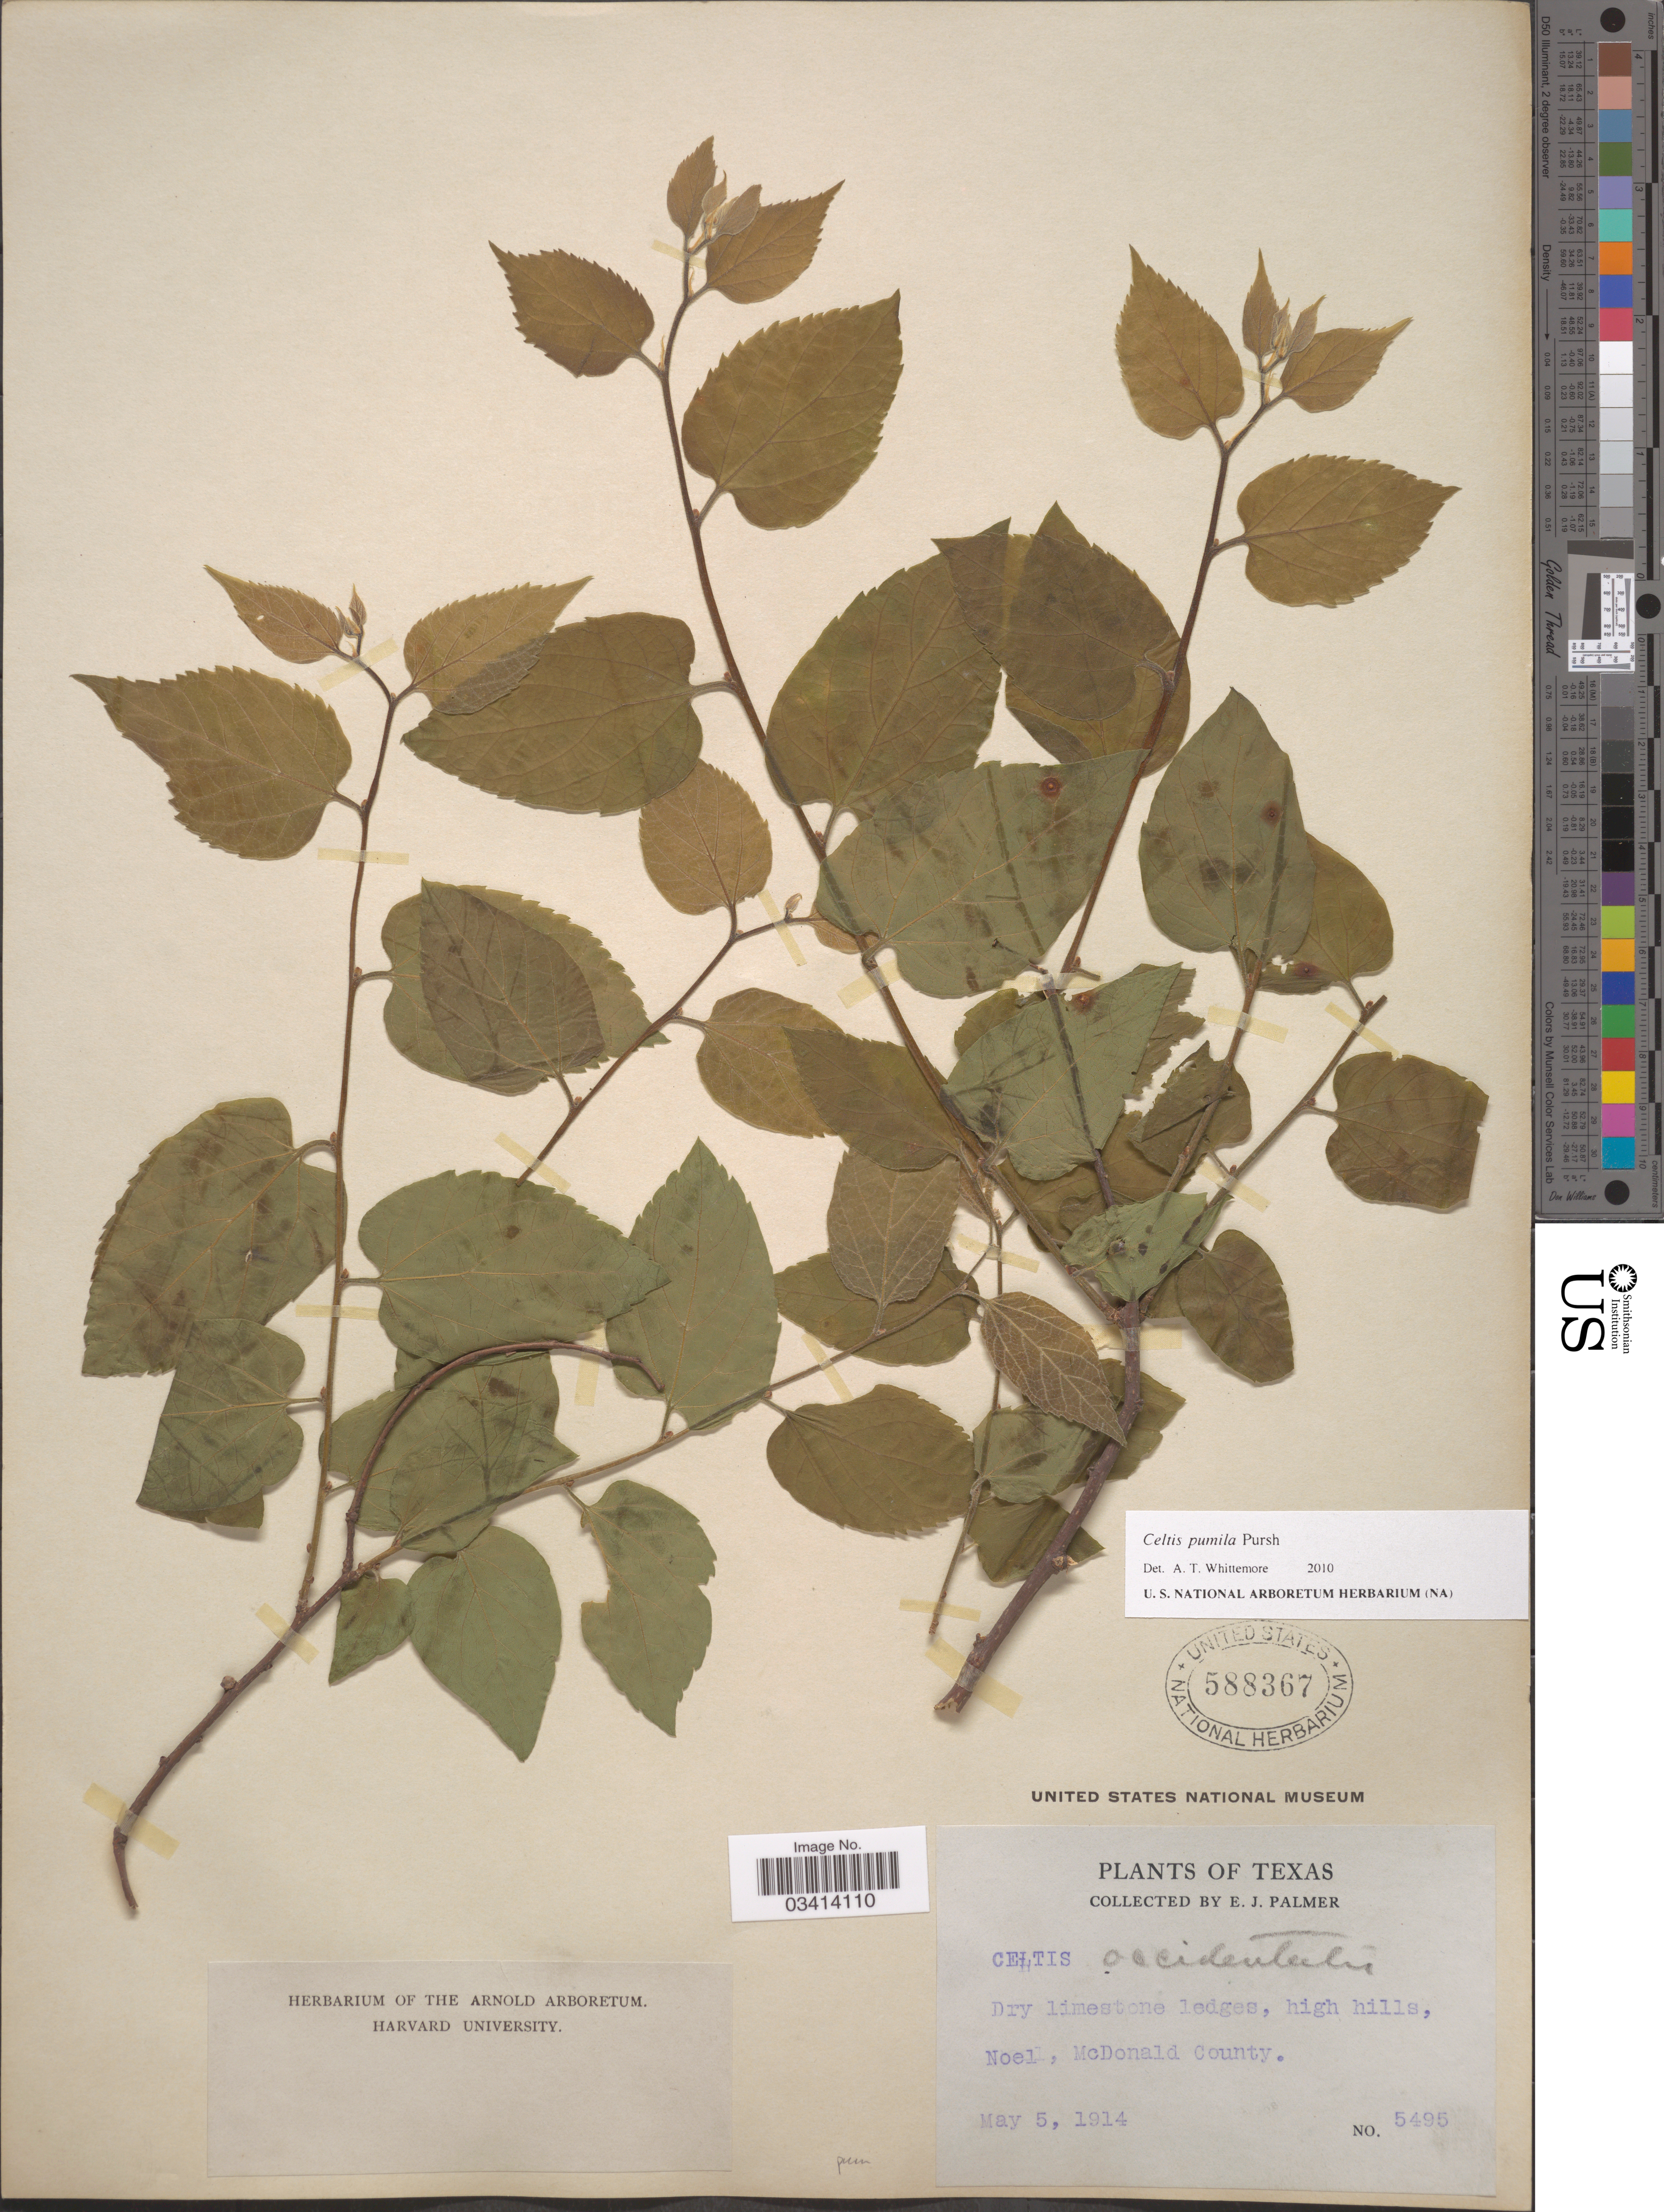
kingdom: Plantae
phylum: Tracheophyta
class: Magnoliopsida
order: Rosales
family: Cannabaceae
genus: Celtis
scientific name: Celtis pumila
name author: Pursh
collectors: E. J. Palmer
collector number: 5495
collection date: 1914-05-05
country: United States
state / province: Texas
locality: Noel, McDonald County.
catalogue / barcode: US 588367